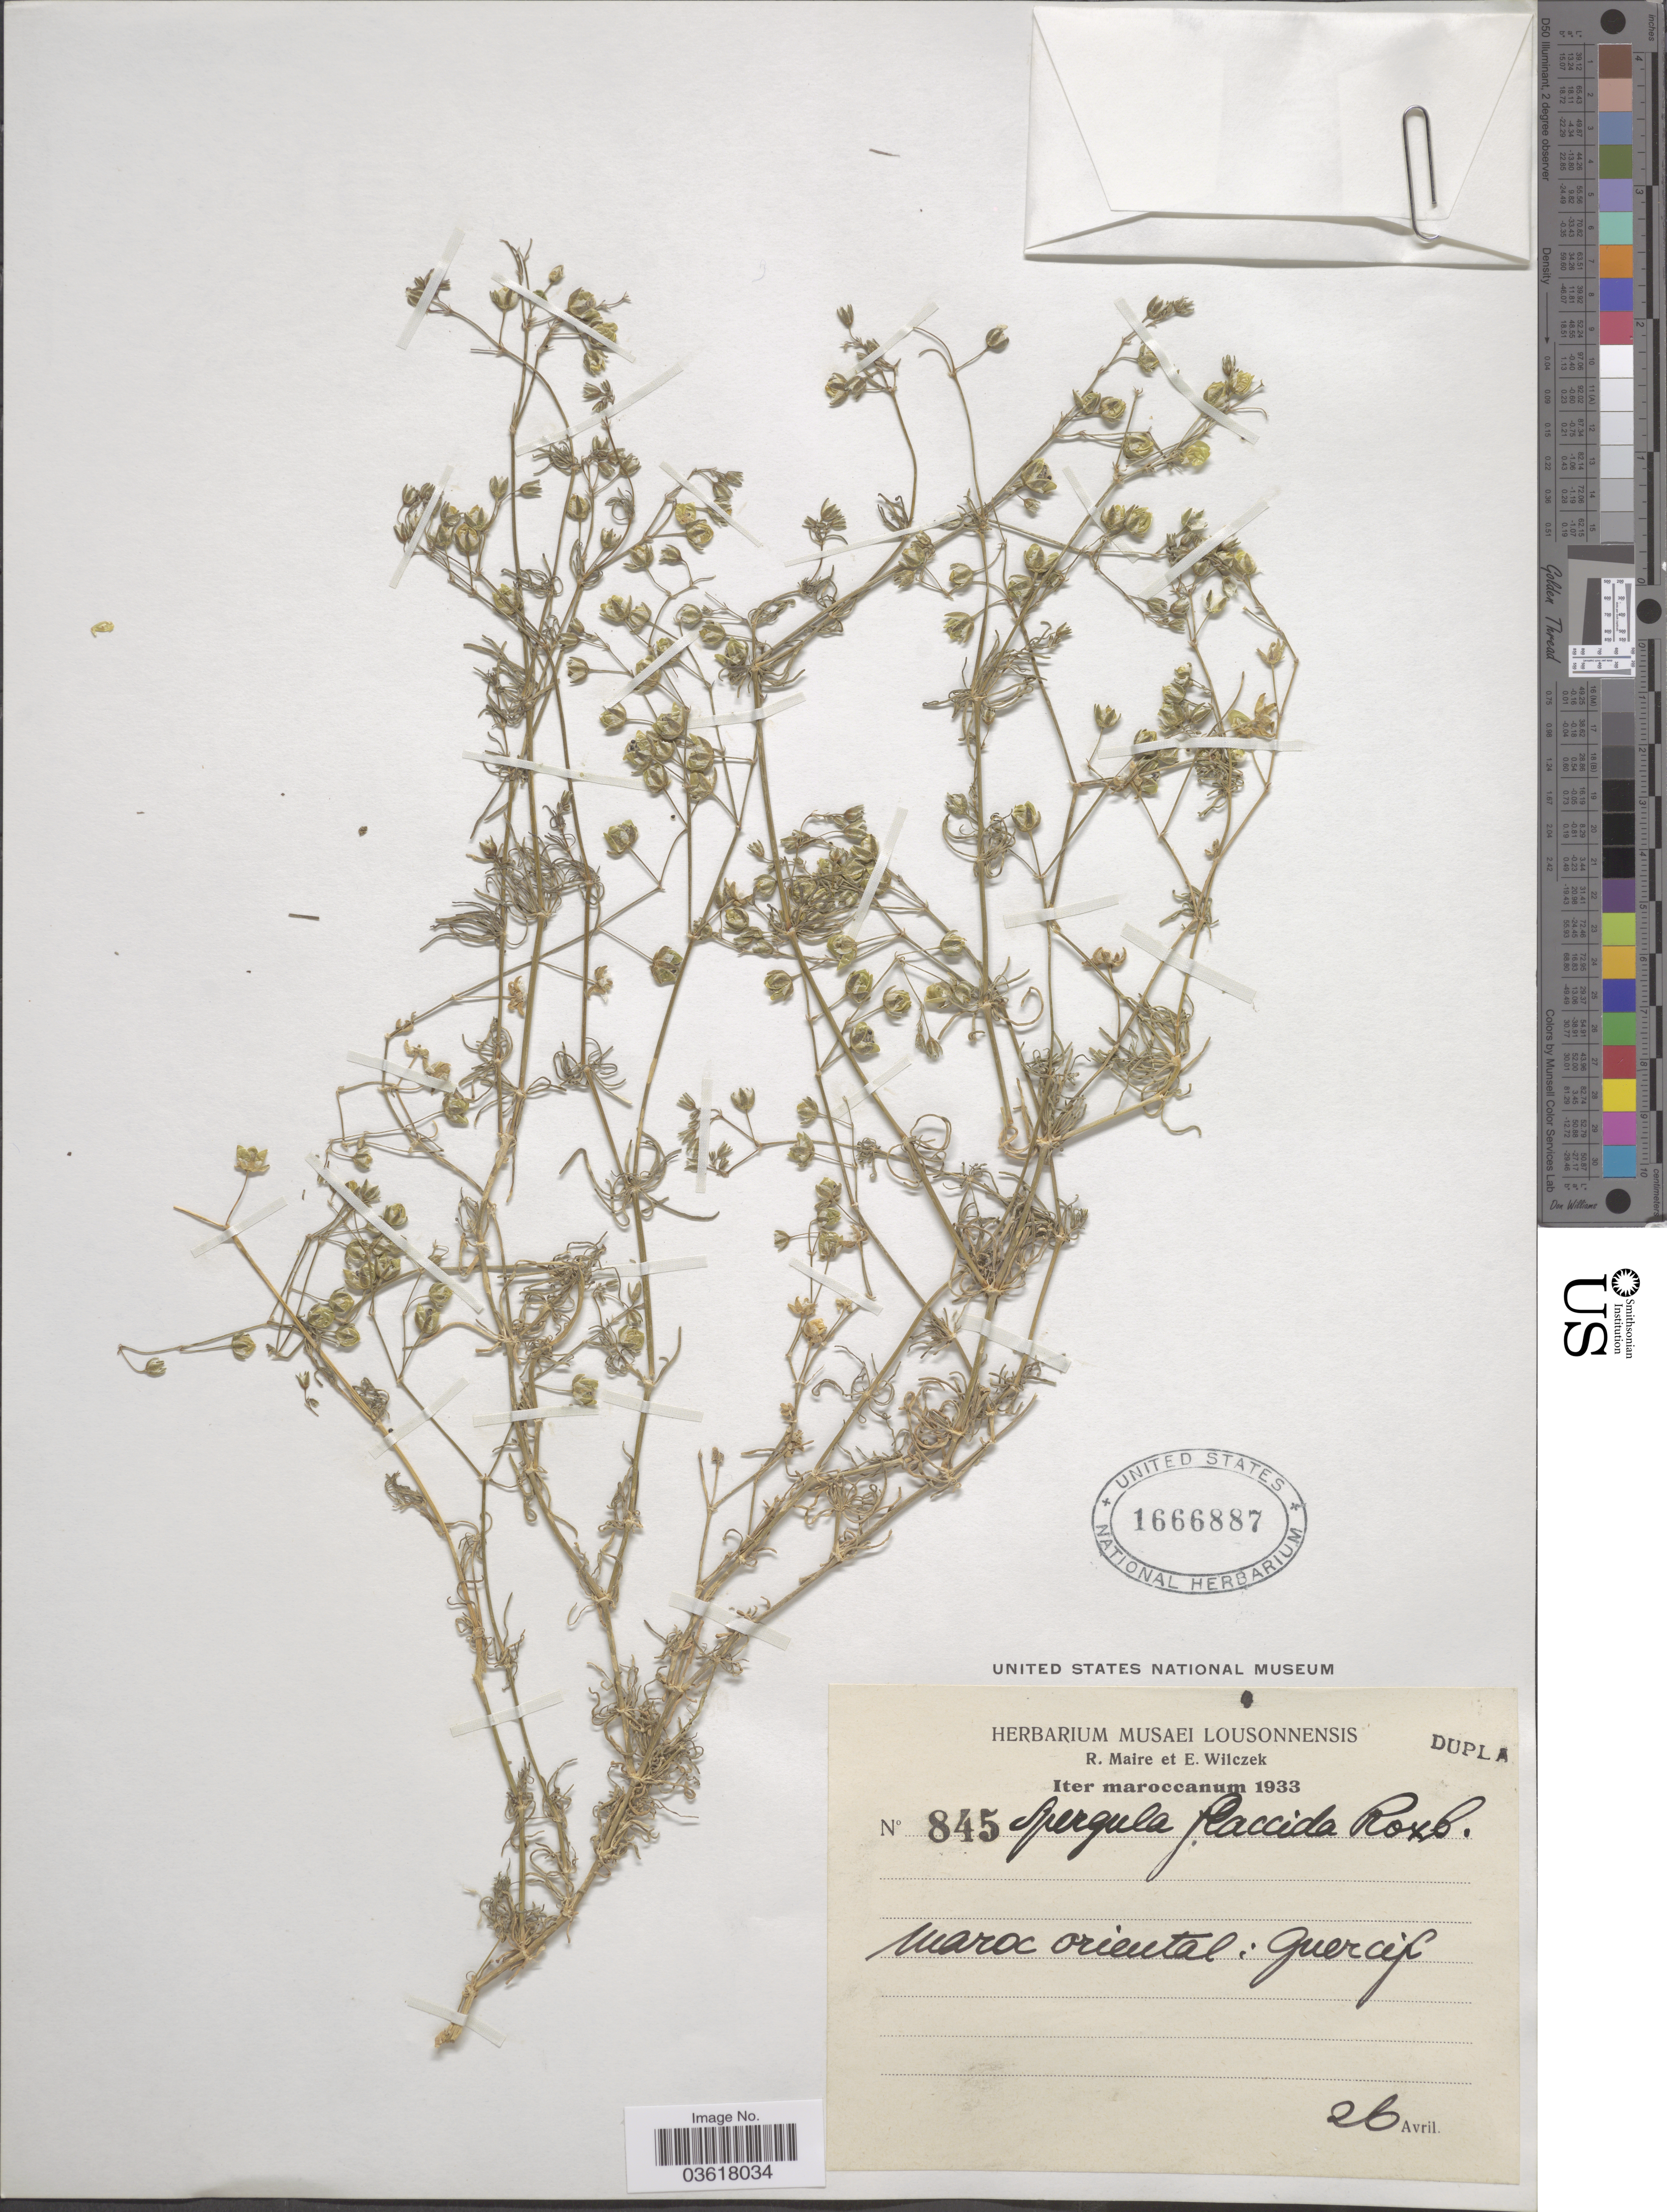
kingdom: Plantae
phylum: Tracheophyta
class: Magnoliopsida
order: Caryophyllales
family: Caryophyllaceae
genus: Spergula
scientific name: Spergula flaccida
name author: Asch.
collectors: R. Maire & E. Wilczek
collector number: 845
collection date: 1933-04-26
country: Morocco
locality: Maroc oriental: Guercif.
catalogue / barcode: US 1666887